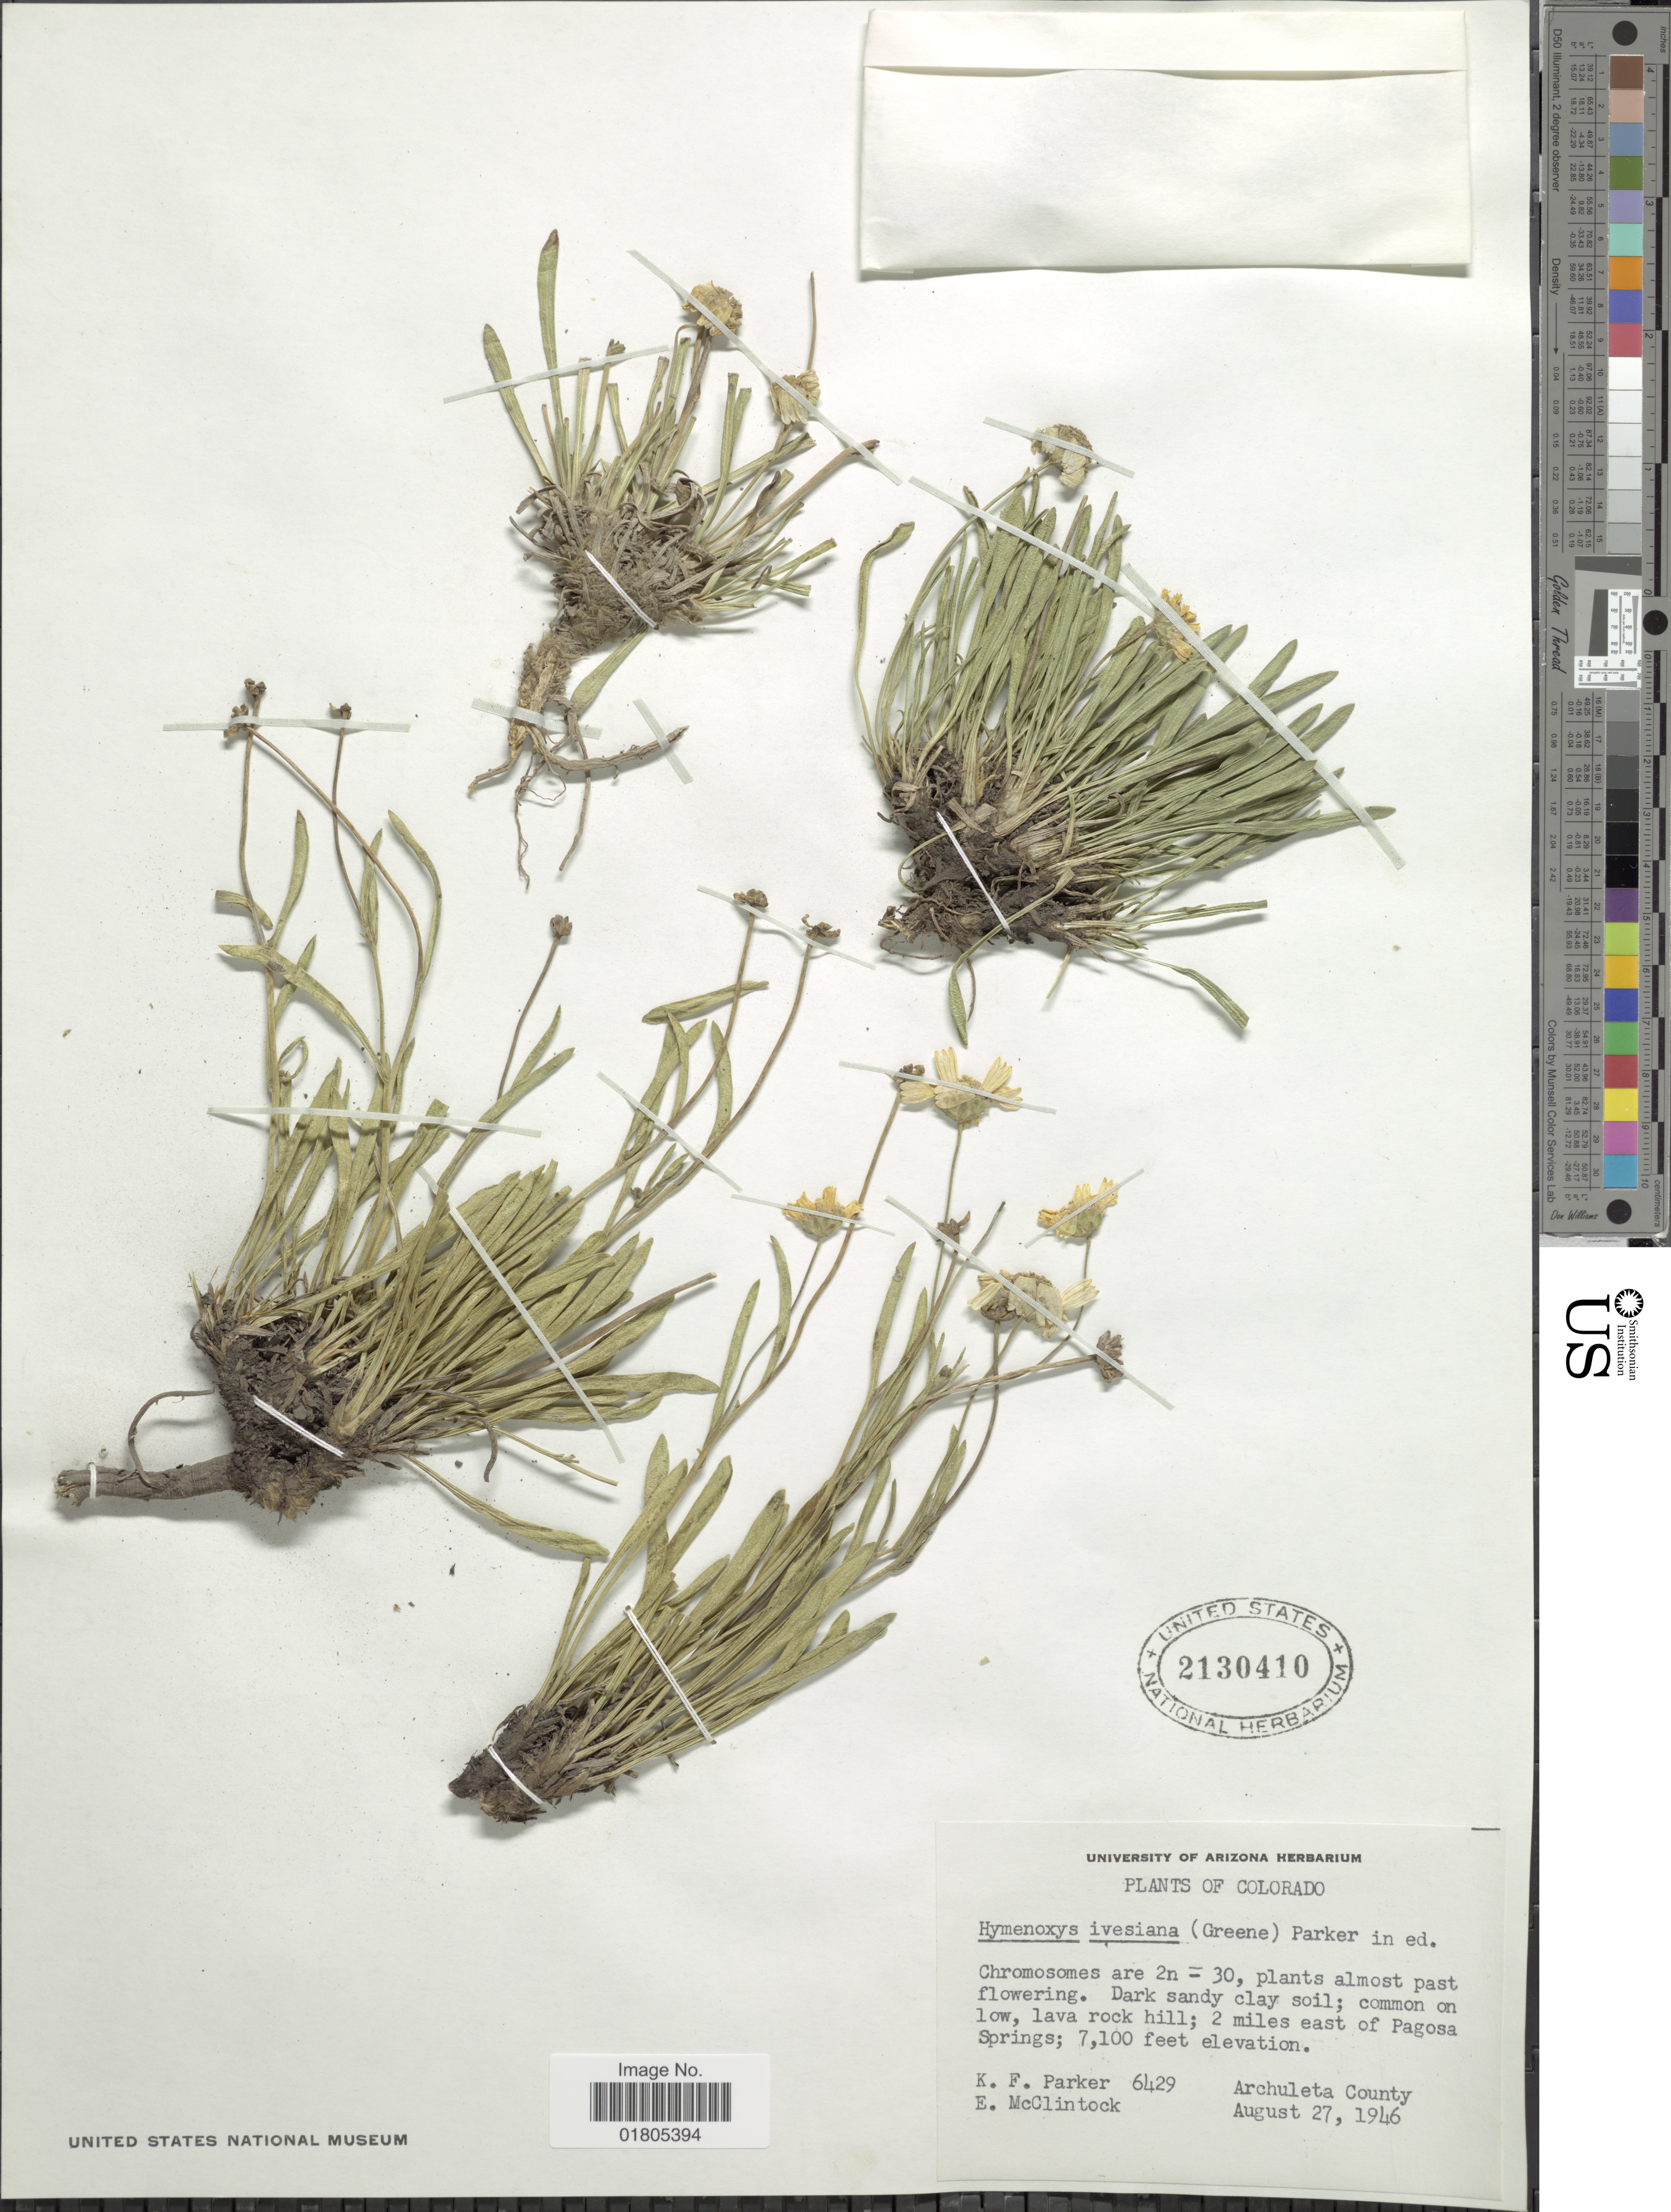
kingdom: Plantae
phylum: Tracheophyta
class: Magnoliopsida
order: Asterales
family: Asteraceae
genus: Actinea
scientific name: Actinea ivesiana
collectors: K. F. Parker & E. McClintock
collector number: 6429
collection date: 1946-08-27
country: United States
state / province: Colorado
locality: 2 miles east of Pagosa Springs. Archuleta County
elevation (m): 2164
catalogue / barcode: US 2130410